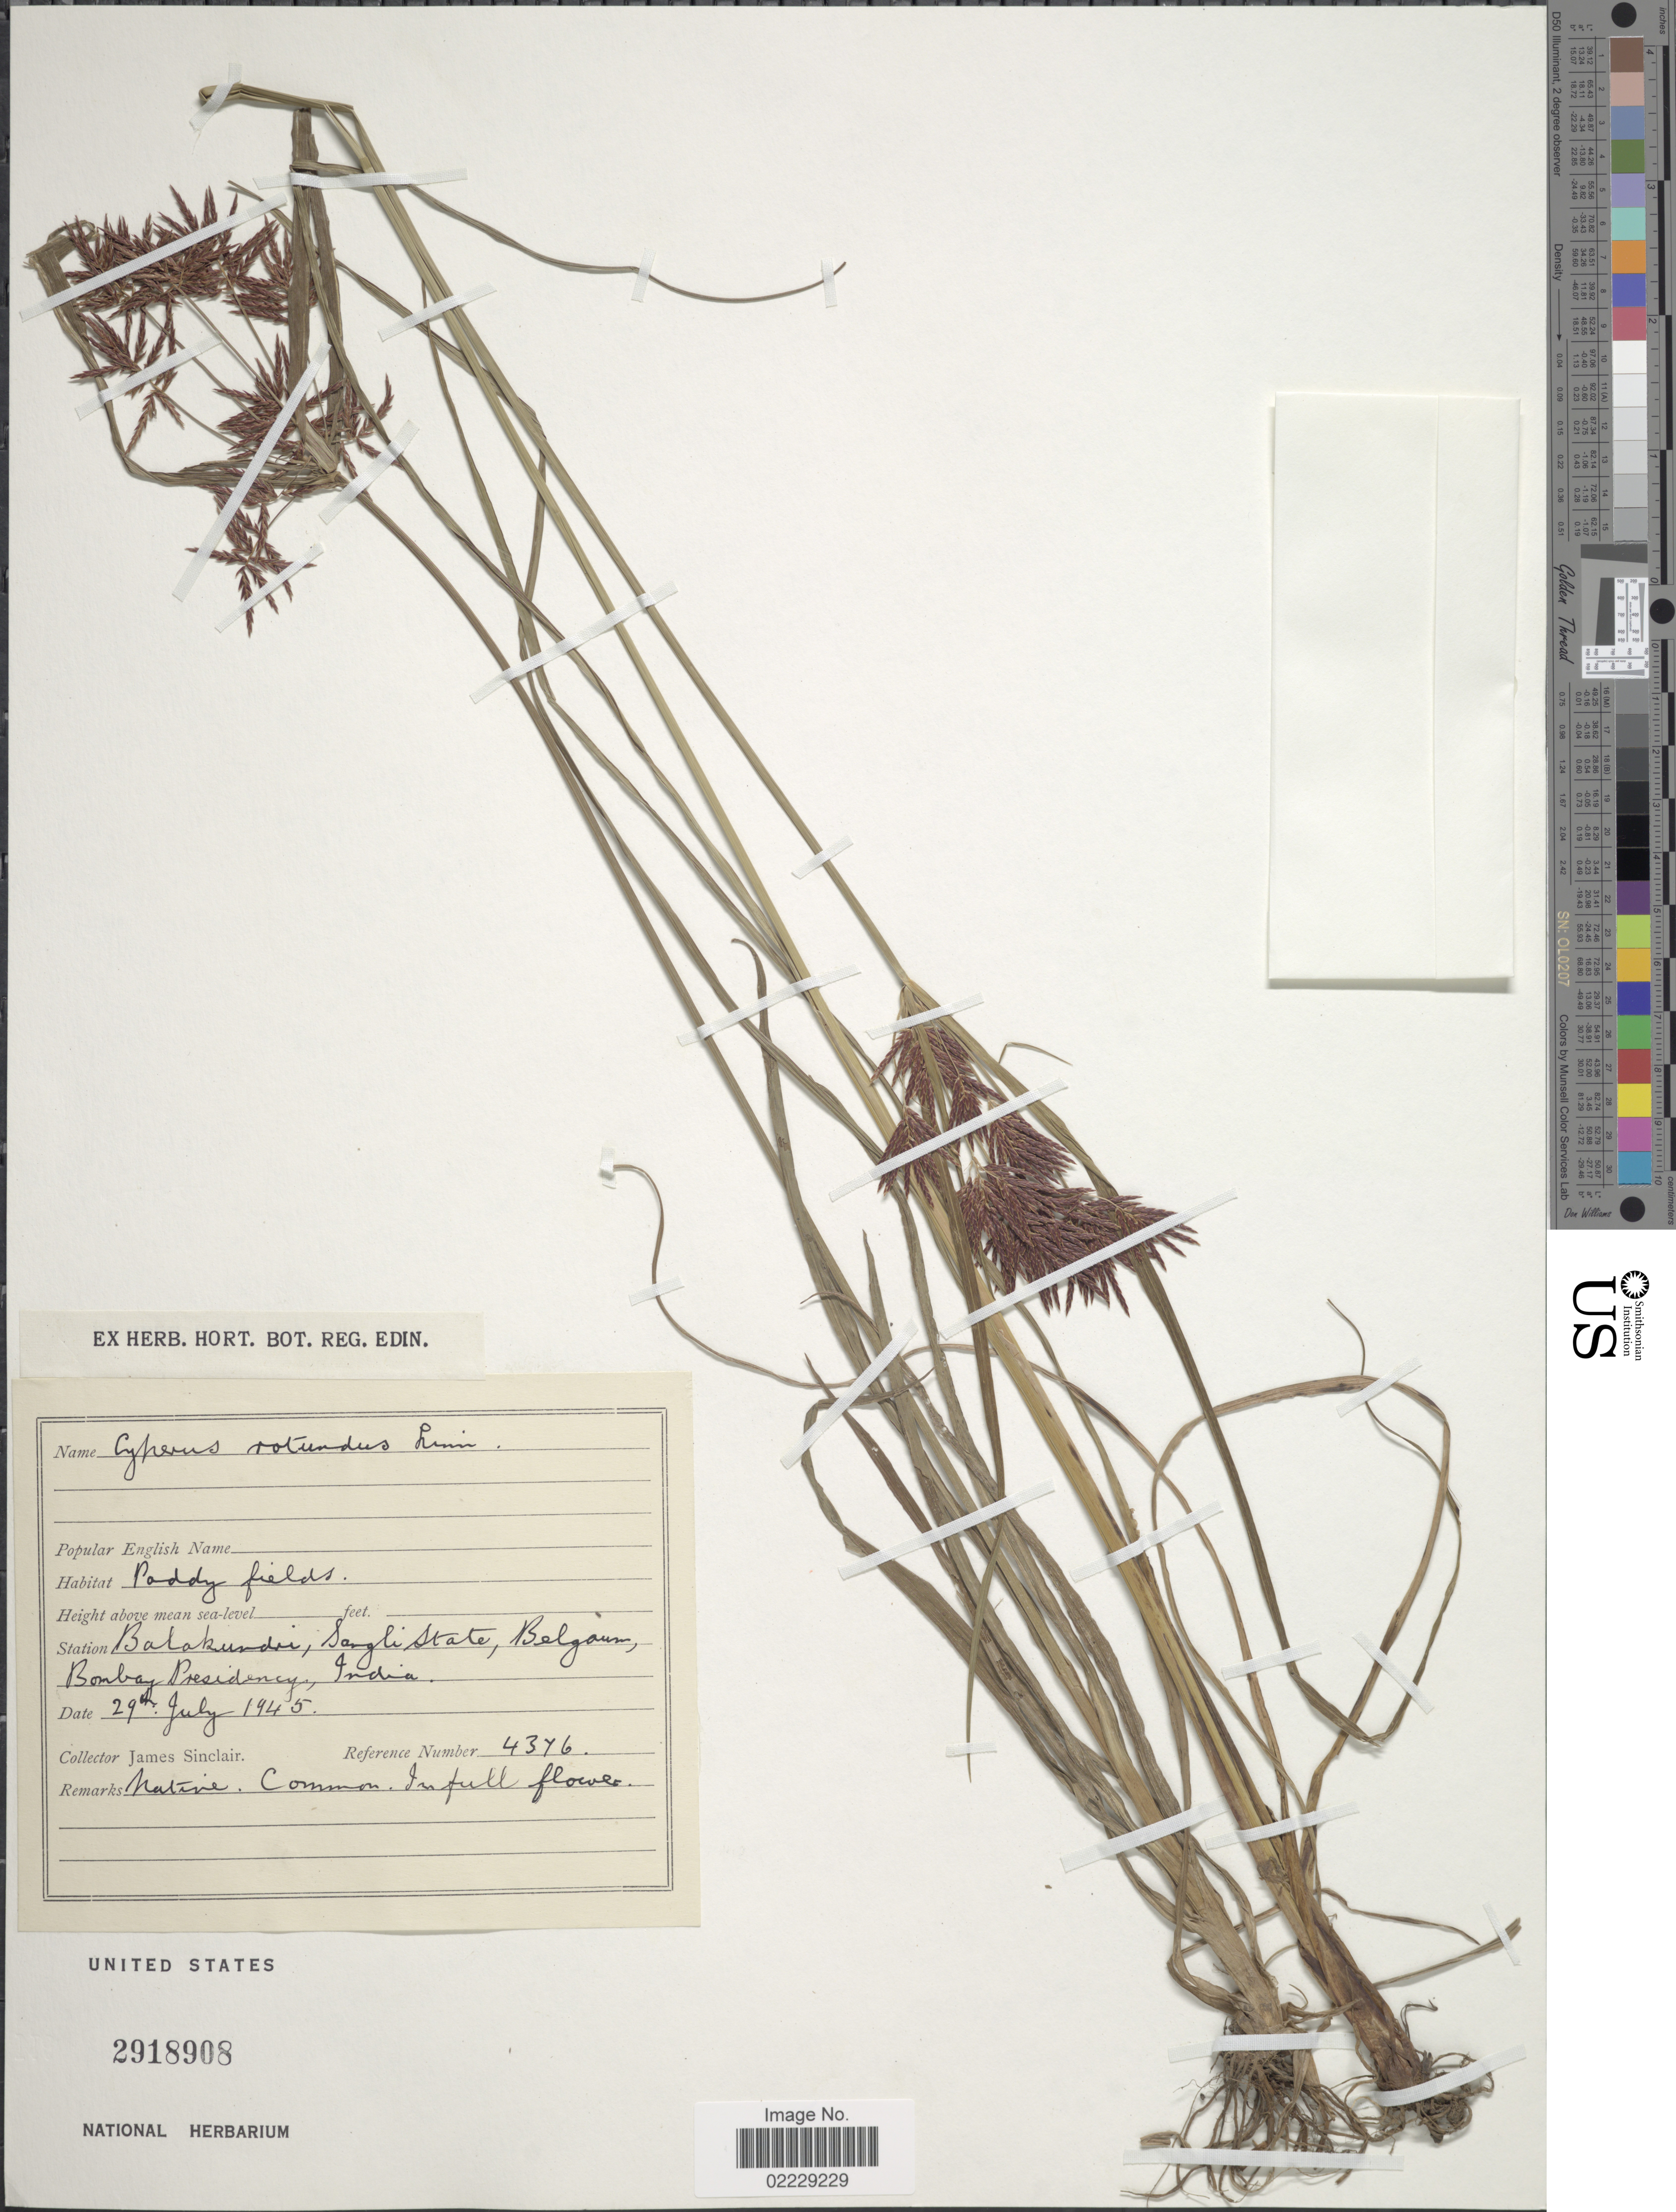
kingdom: Plantae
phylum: Tracheophyta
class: Liliopsida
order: Poales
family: Cyperaceae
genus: Cyperus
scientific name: Cyperus rotundus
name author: L.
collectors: J. Sinclair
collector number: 4376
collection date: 1945-07-29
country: India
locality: Paddy fields, Balakundri, Sangli State, Belgaun, Bombay Presidency.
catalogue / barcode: US 2918908